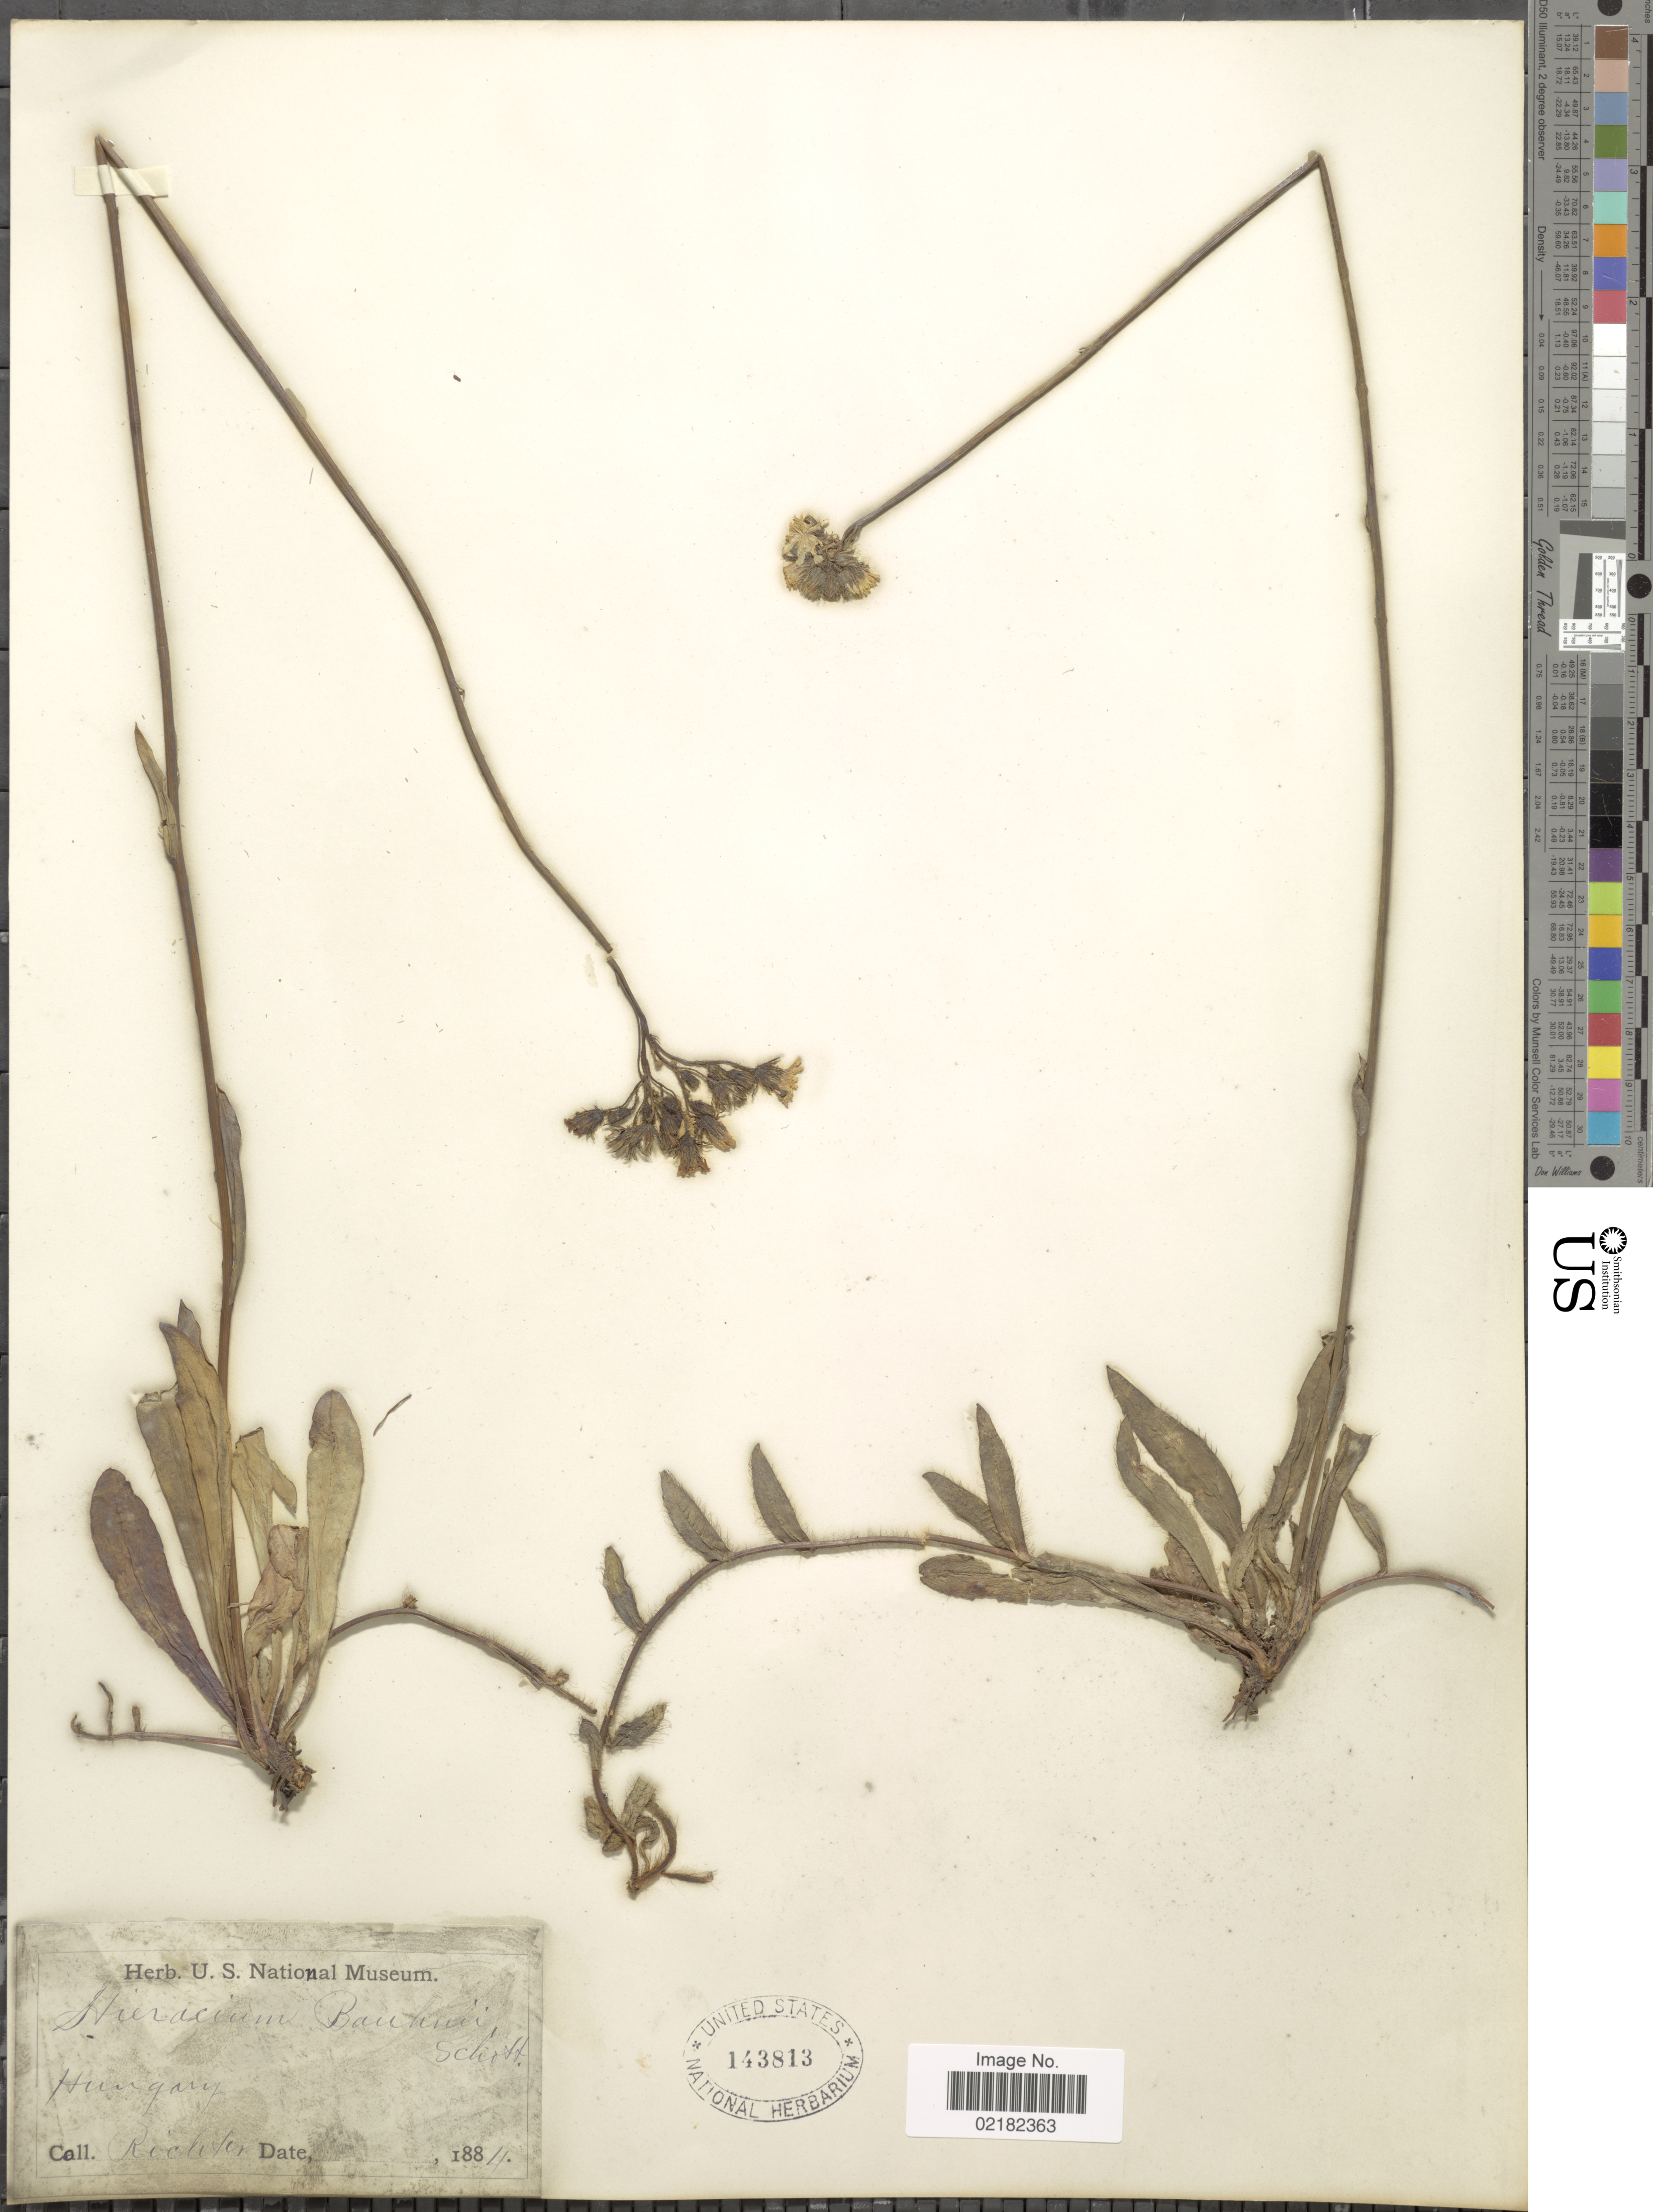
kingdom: Plantae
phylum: Tracheophyta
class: Magnoliopsida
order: Asterales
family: Asteraceae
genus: Hieracium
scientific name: Hieracium bauhini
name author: Schult.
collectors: -- Richter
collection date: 1884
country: Hungary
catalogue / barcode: US 143813